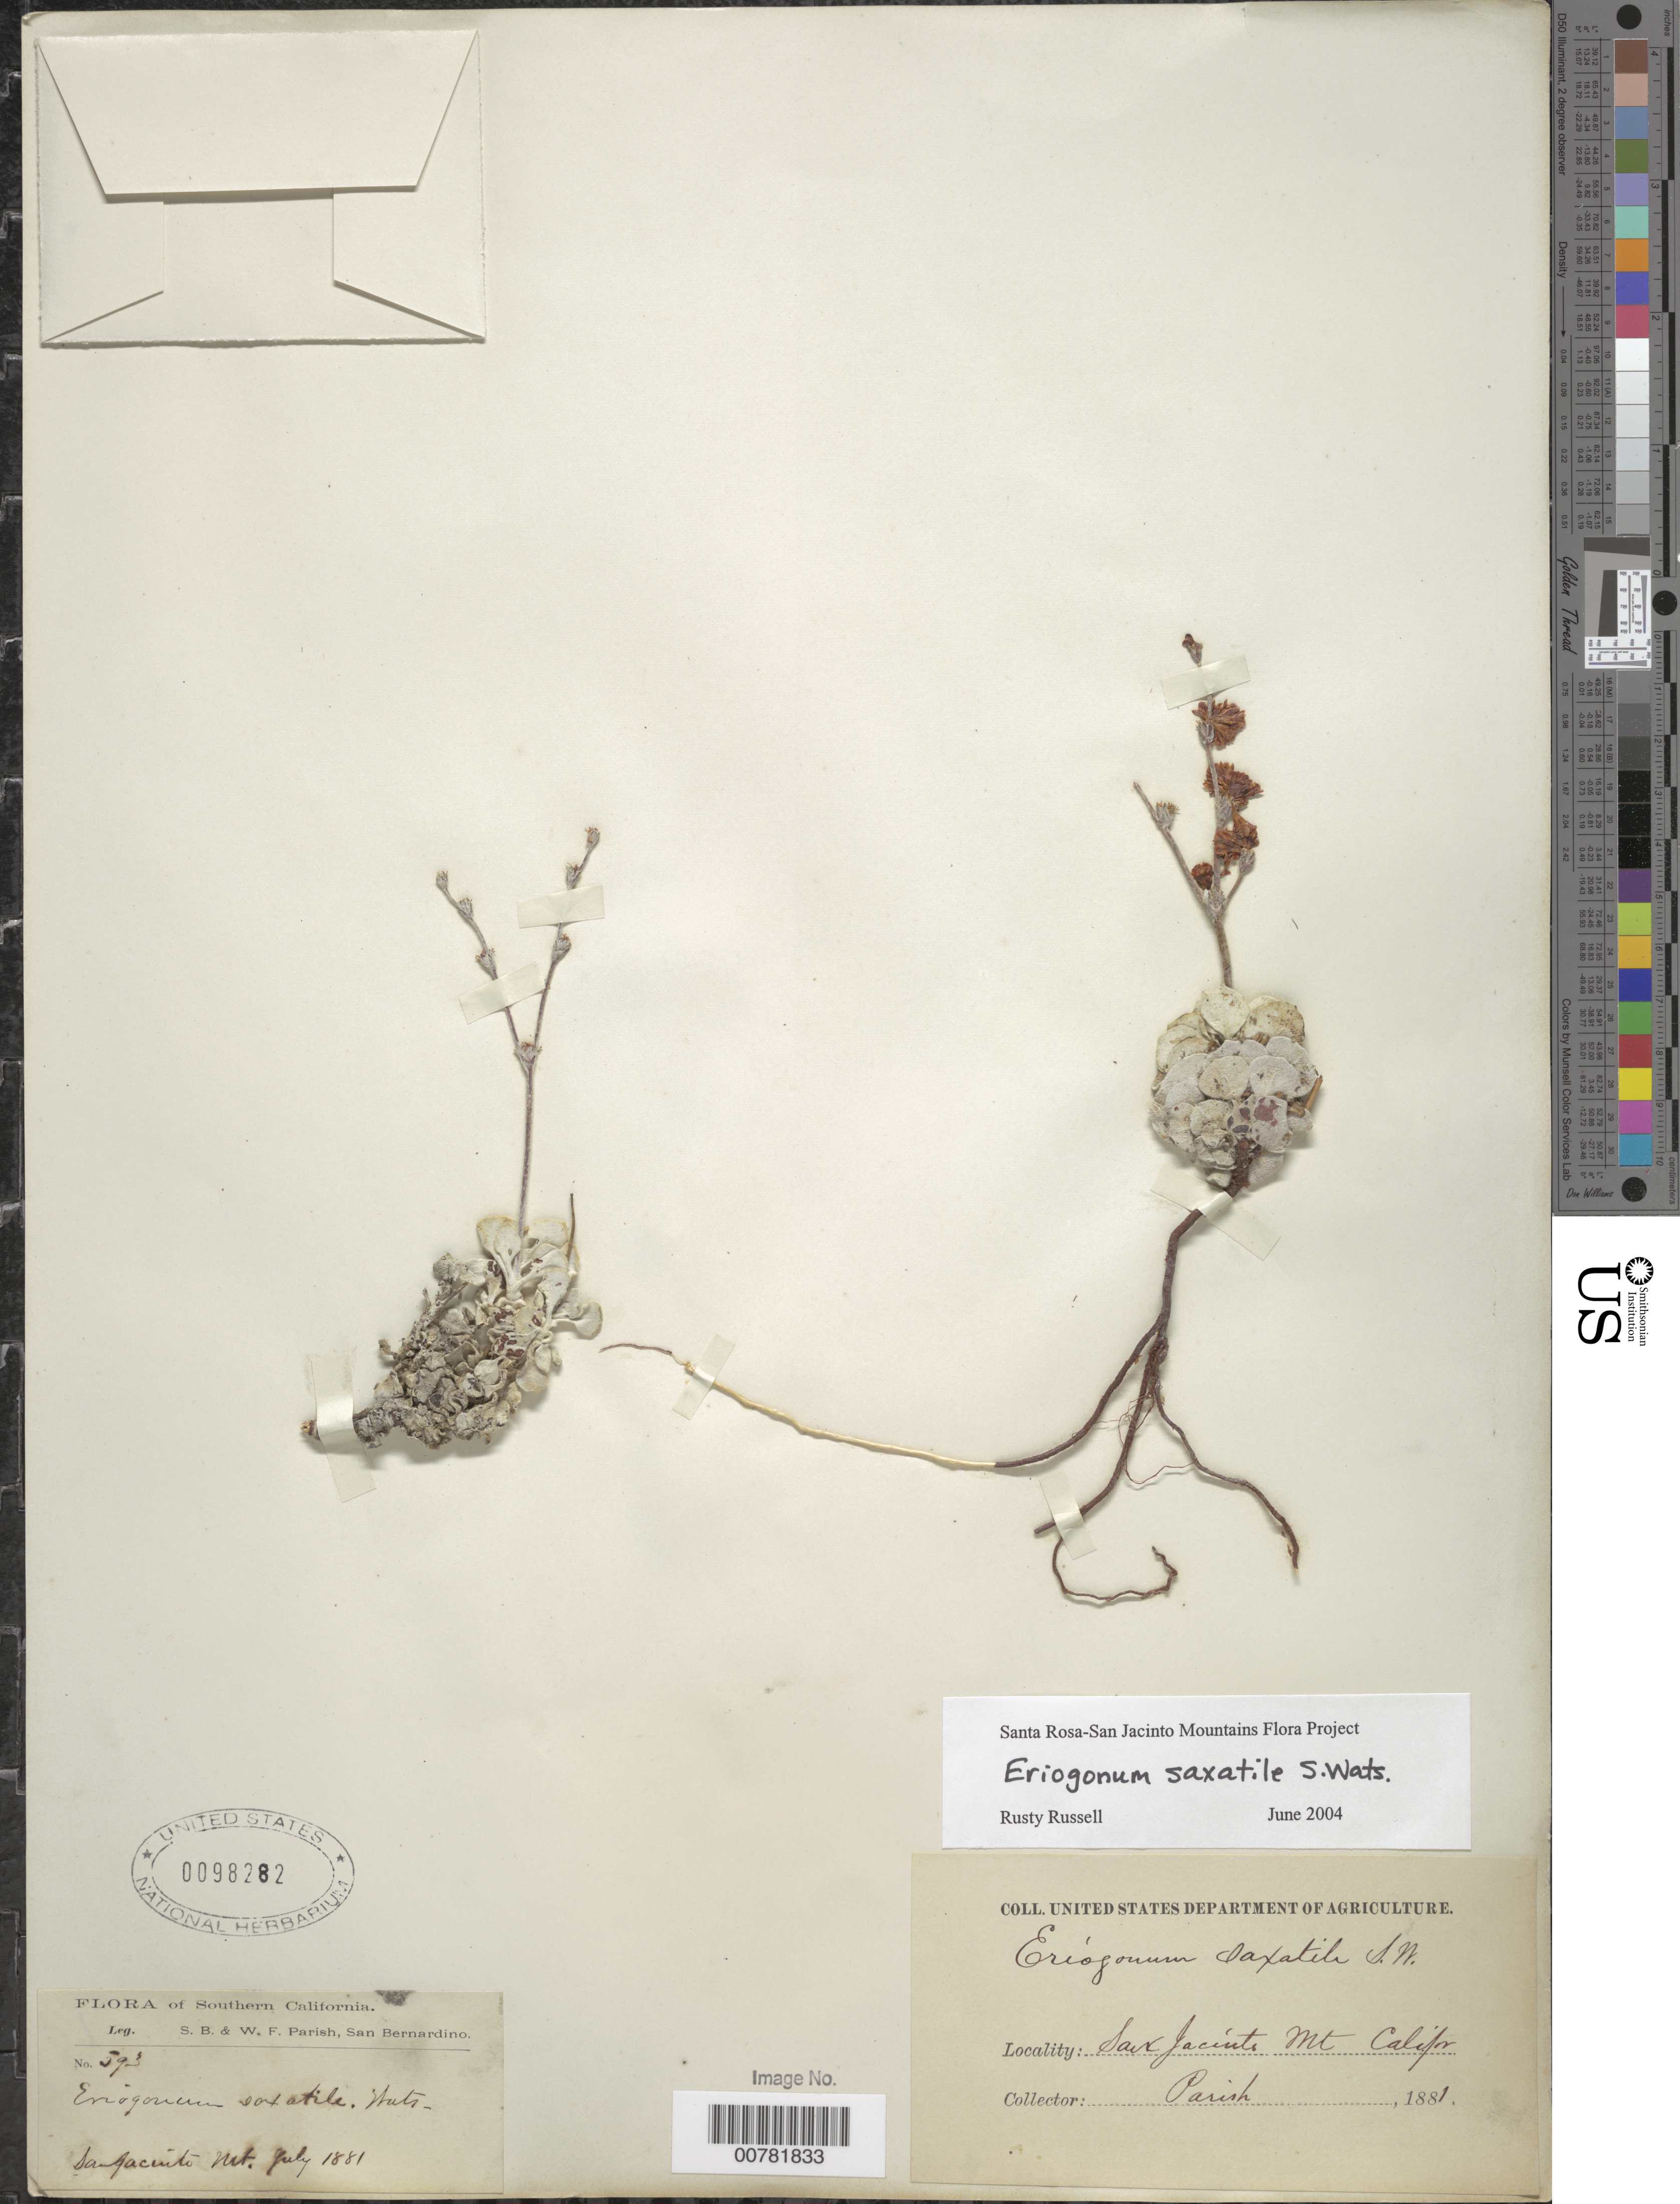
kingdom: Plantae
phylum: Tracheophyta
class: Magnoliopsida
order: Caryophyllales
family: Polygonaceae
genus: Eriogonum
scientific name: Eriogonum saxatile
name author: S. Watson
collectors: S. B. Parish & W. F. Parish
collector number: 593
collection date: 1881-07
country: United States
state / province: California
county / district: Riverside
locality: Southern California. San Jacinto Mt.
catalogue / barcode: US 98282